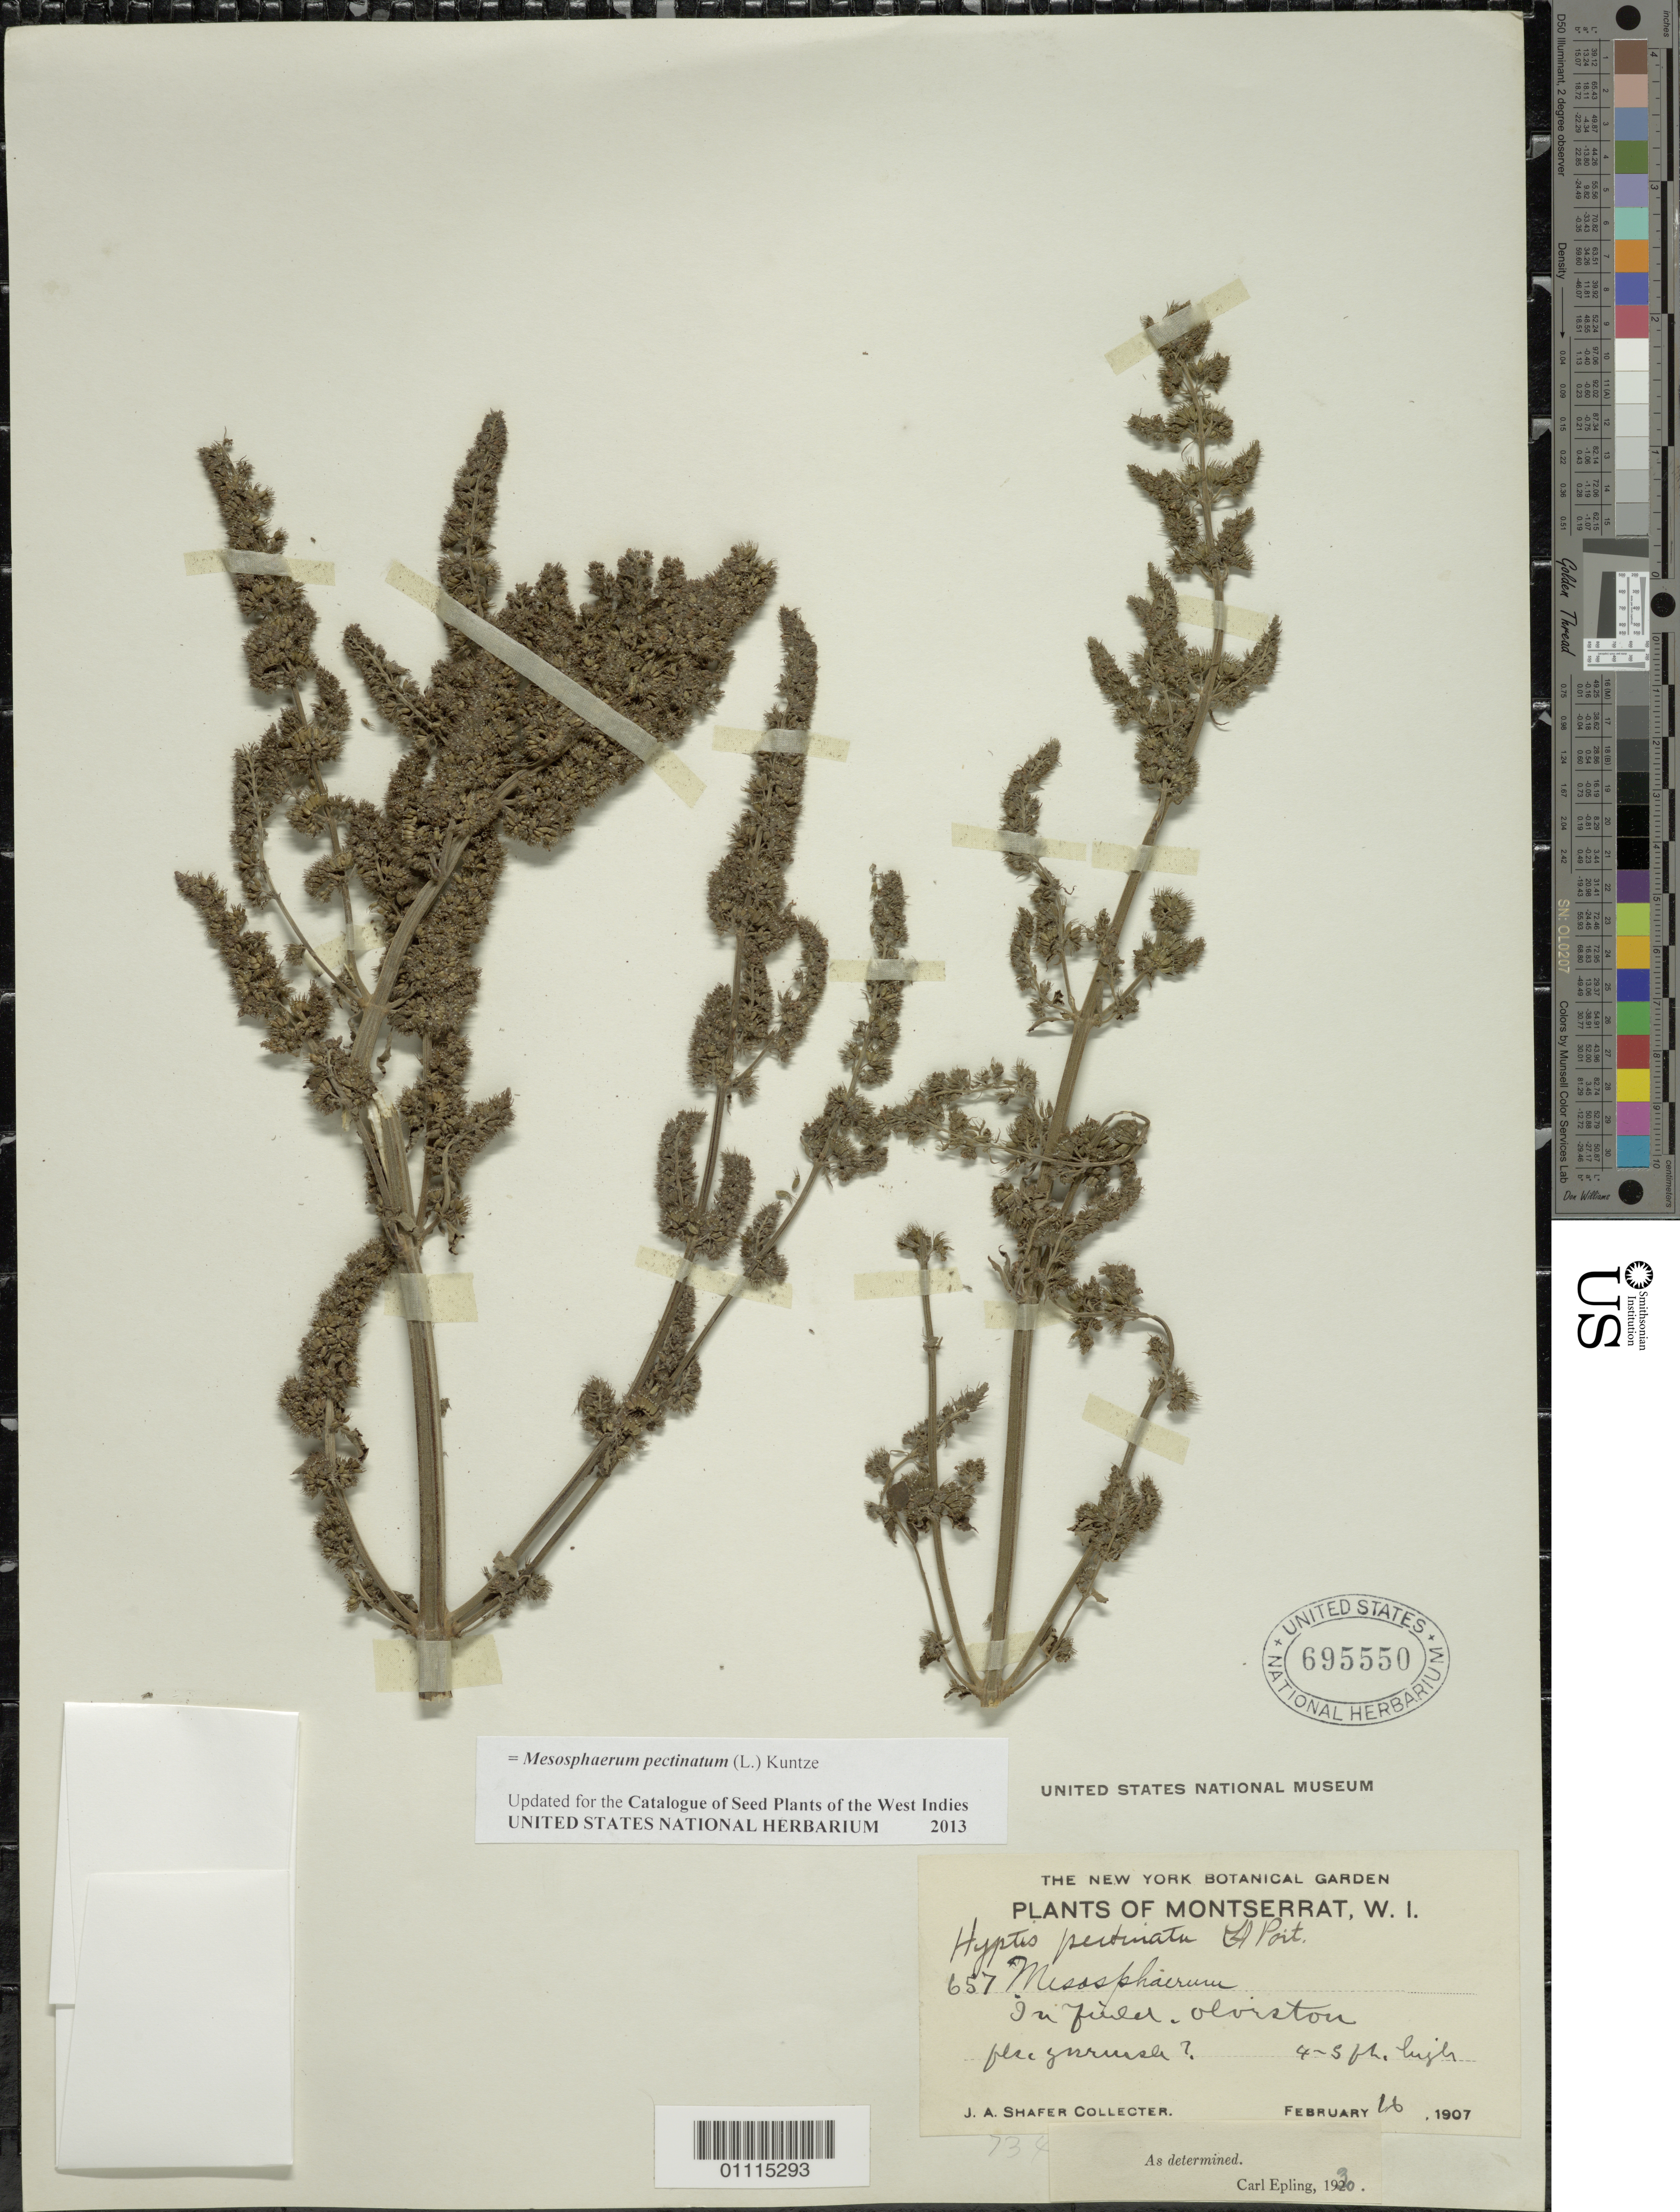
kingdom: Plantae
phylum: Tracheophyta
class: Magnoliopsida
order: Lamiales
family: Lamiaceae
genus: Mesosphaerum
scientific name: Mesosphaerum pectinatum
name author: (L.) Kuntze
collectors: J. A. Shafer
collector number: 657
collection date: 1907-02-16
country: Montserrat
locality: Olveston.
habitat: In field.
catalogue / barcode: US 695550